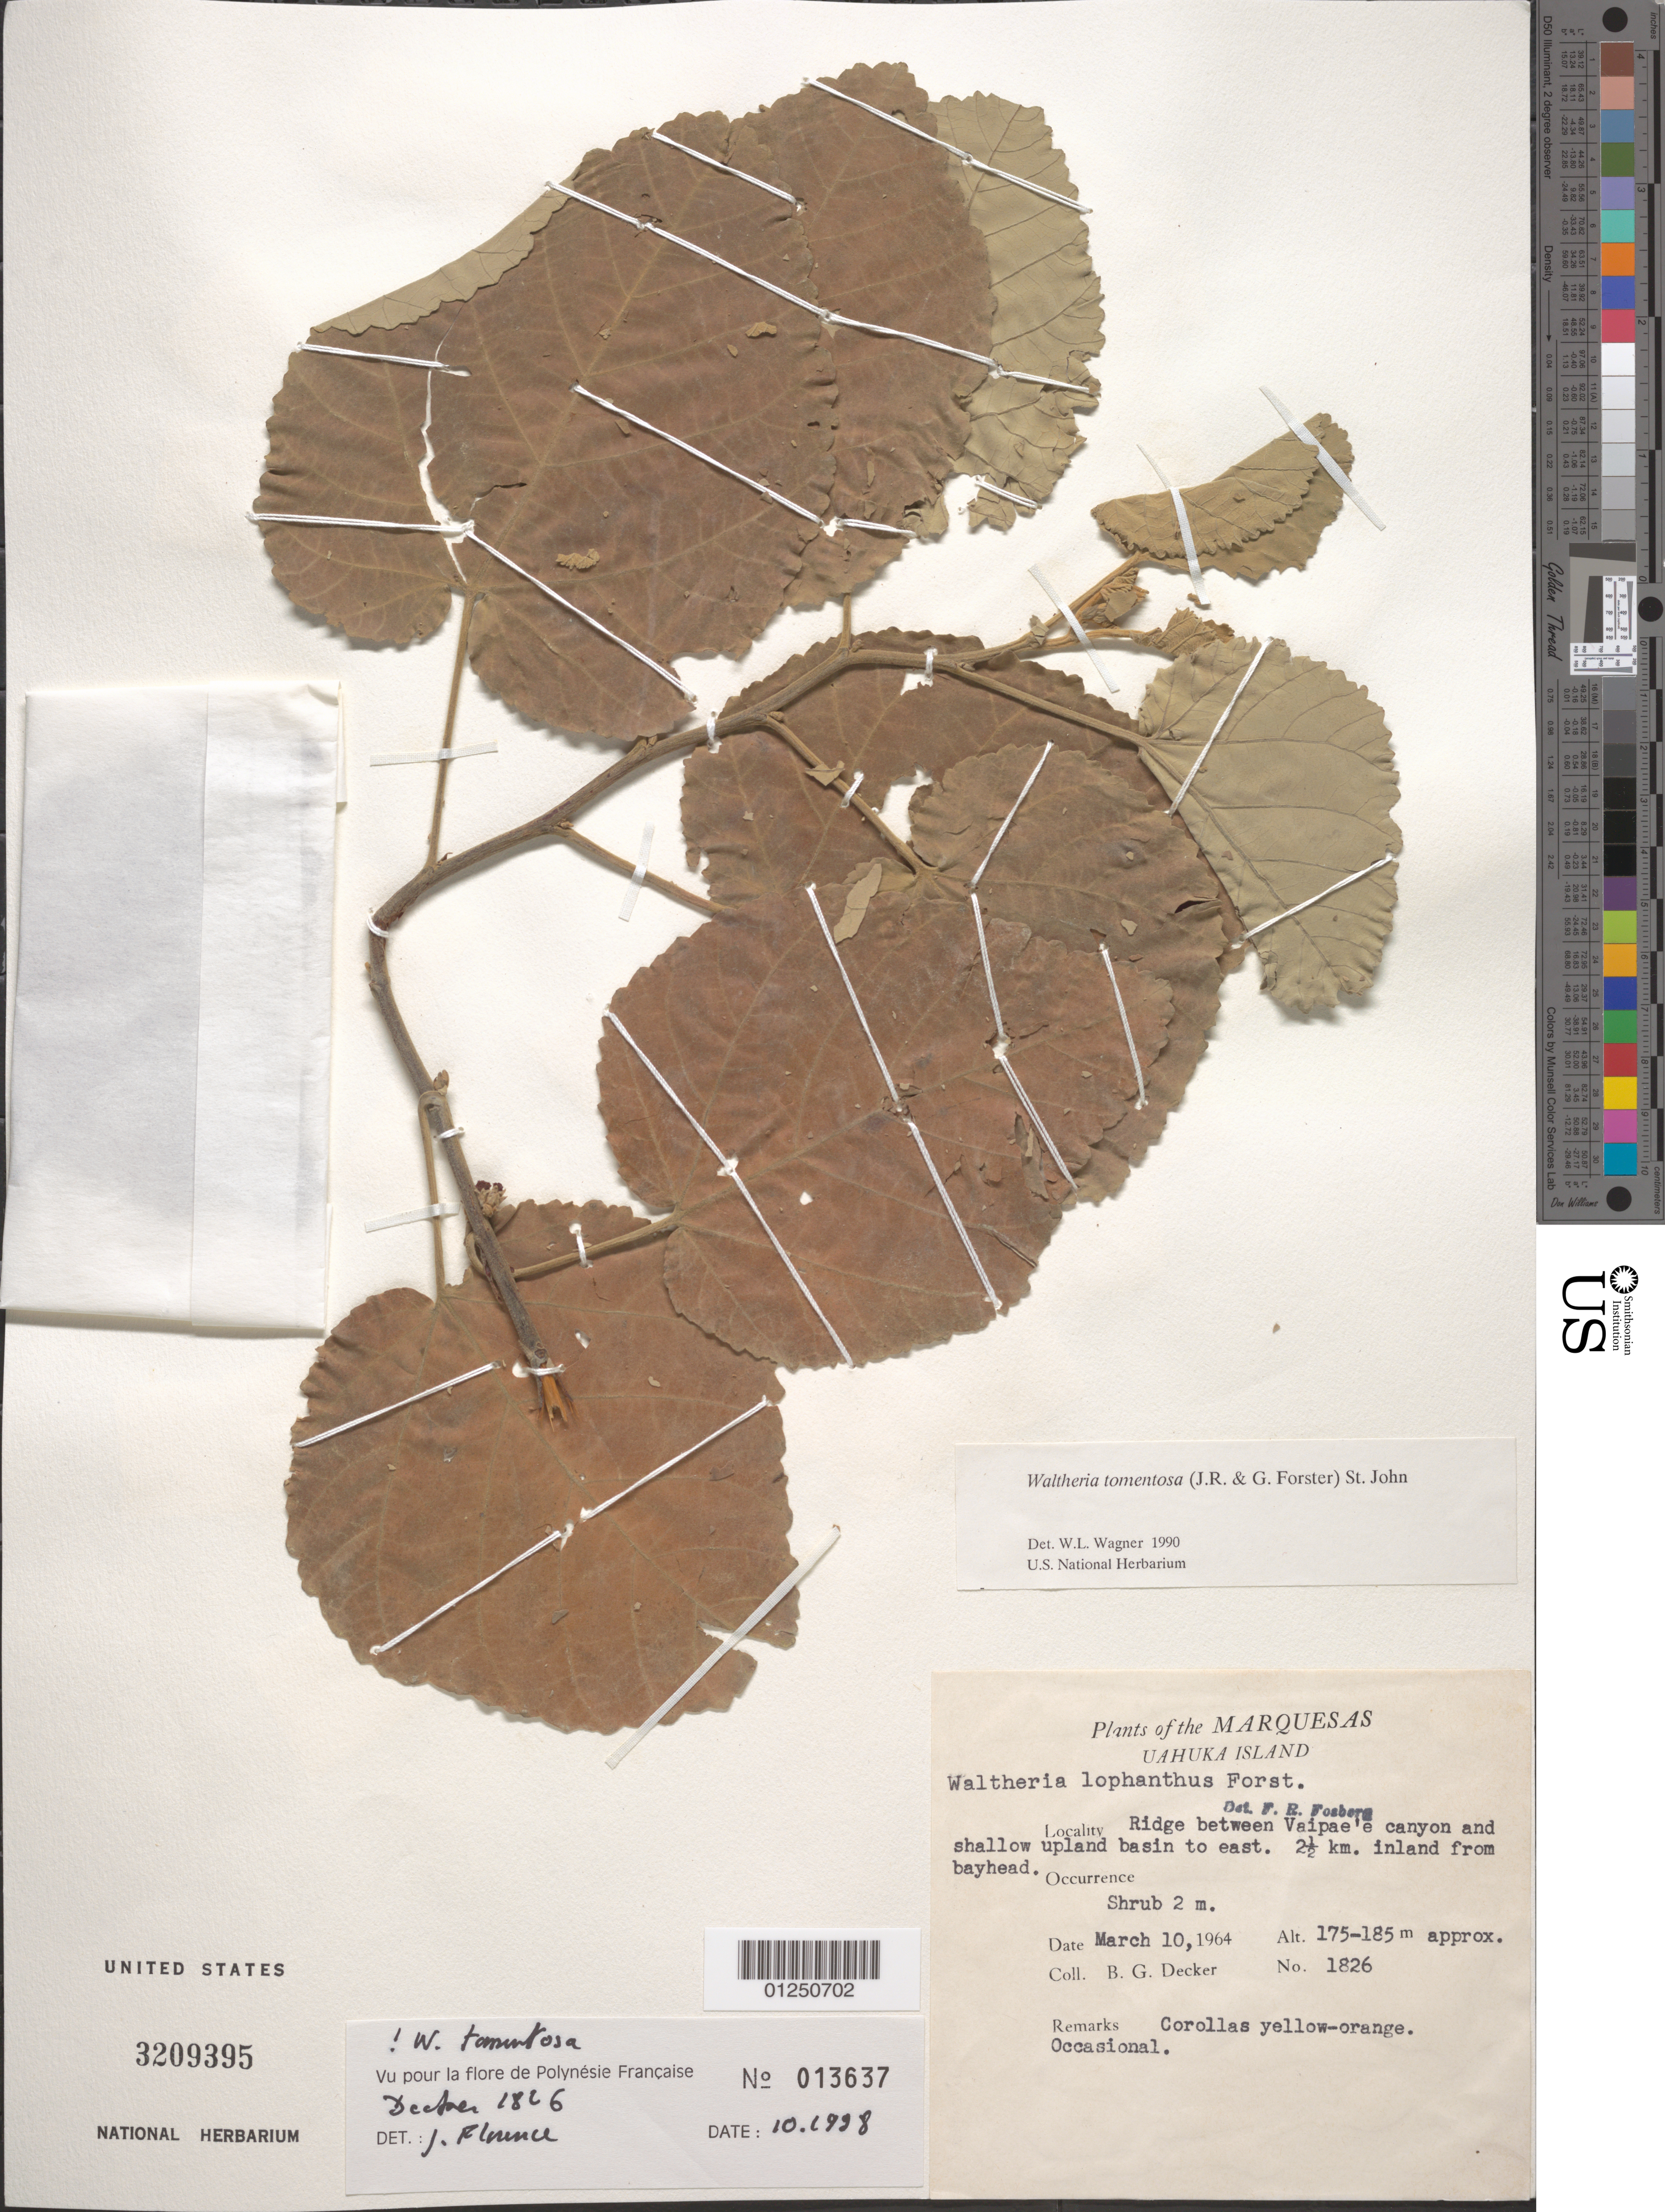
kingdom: Plantae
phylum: Tracheophyta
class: Magnoliopsida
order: Malvales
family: Malvaceae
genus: Waltheria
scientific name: Waltheria tomentosa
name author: (J.R. Forst. & G. Forst.) H. St. John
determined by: Wagner, W. L., (BOT), Smithsonian Institution - National Museum of Natural History (UNITED STATES)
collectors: B. G. Decker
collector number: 1826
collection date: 1964-03-10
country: French Polynesia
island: Ua Huka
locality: ridge between Vaipae'e canyon and shallow upland basin to E, 2.5 km inland from bayhead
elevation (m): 175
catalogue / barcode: US 3209395